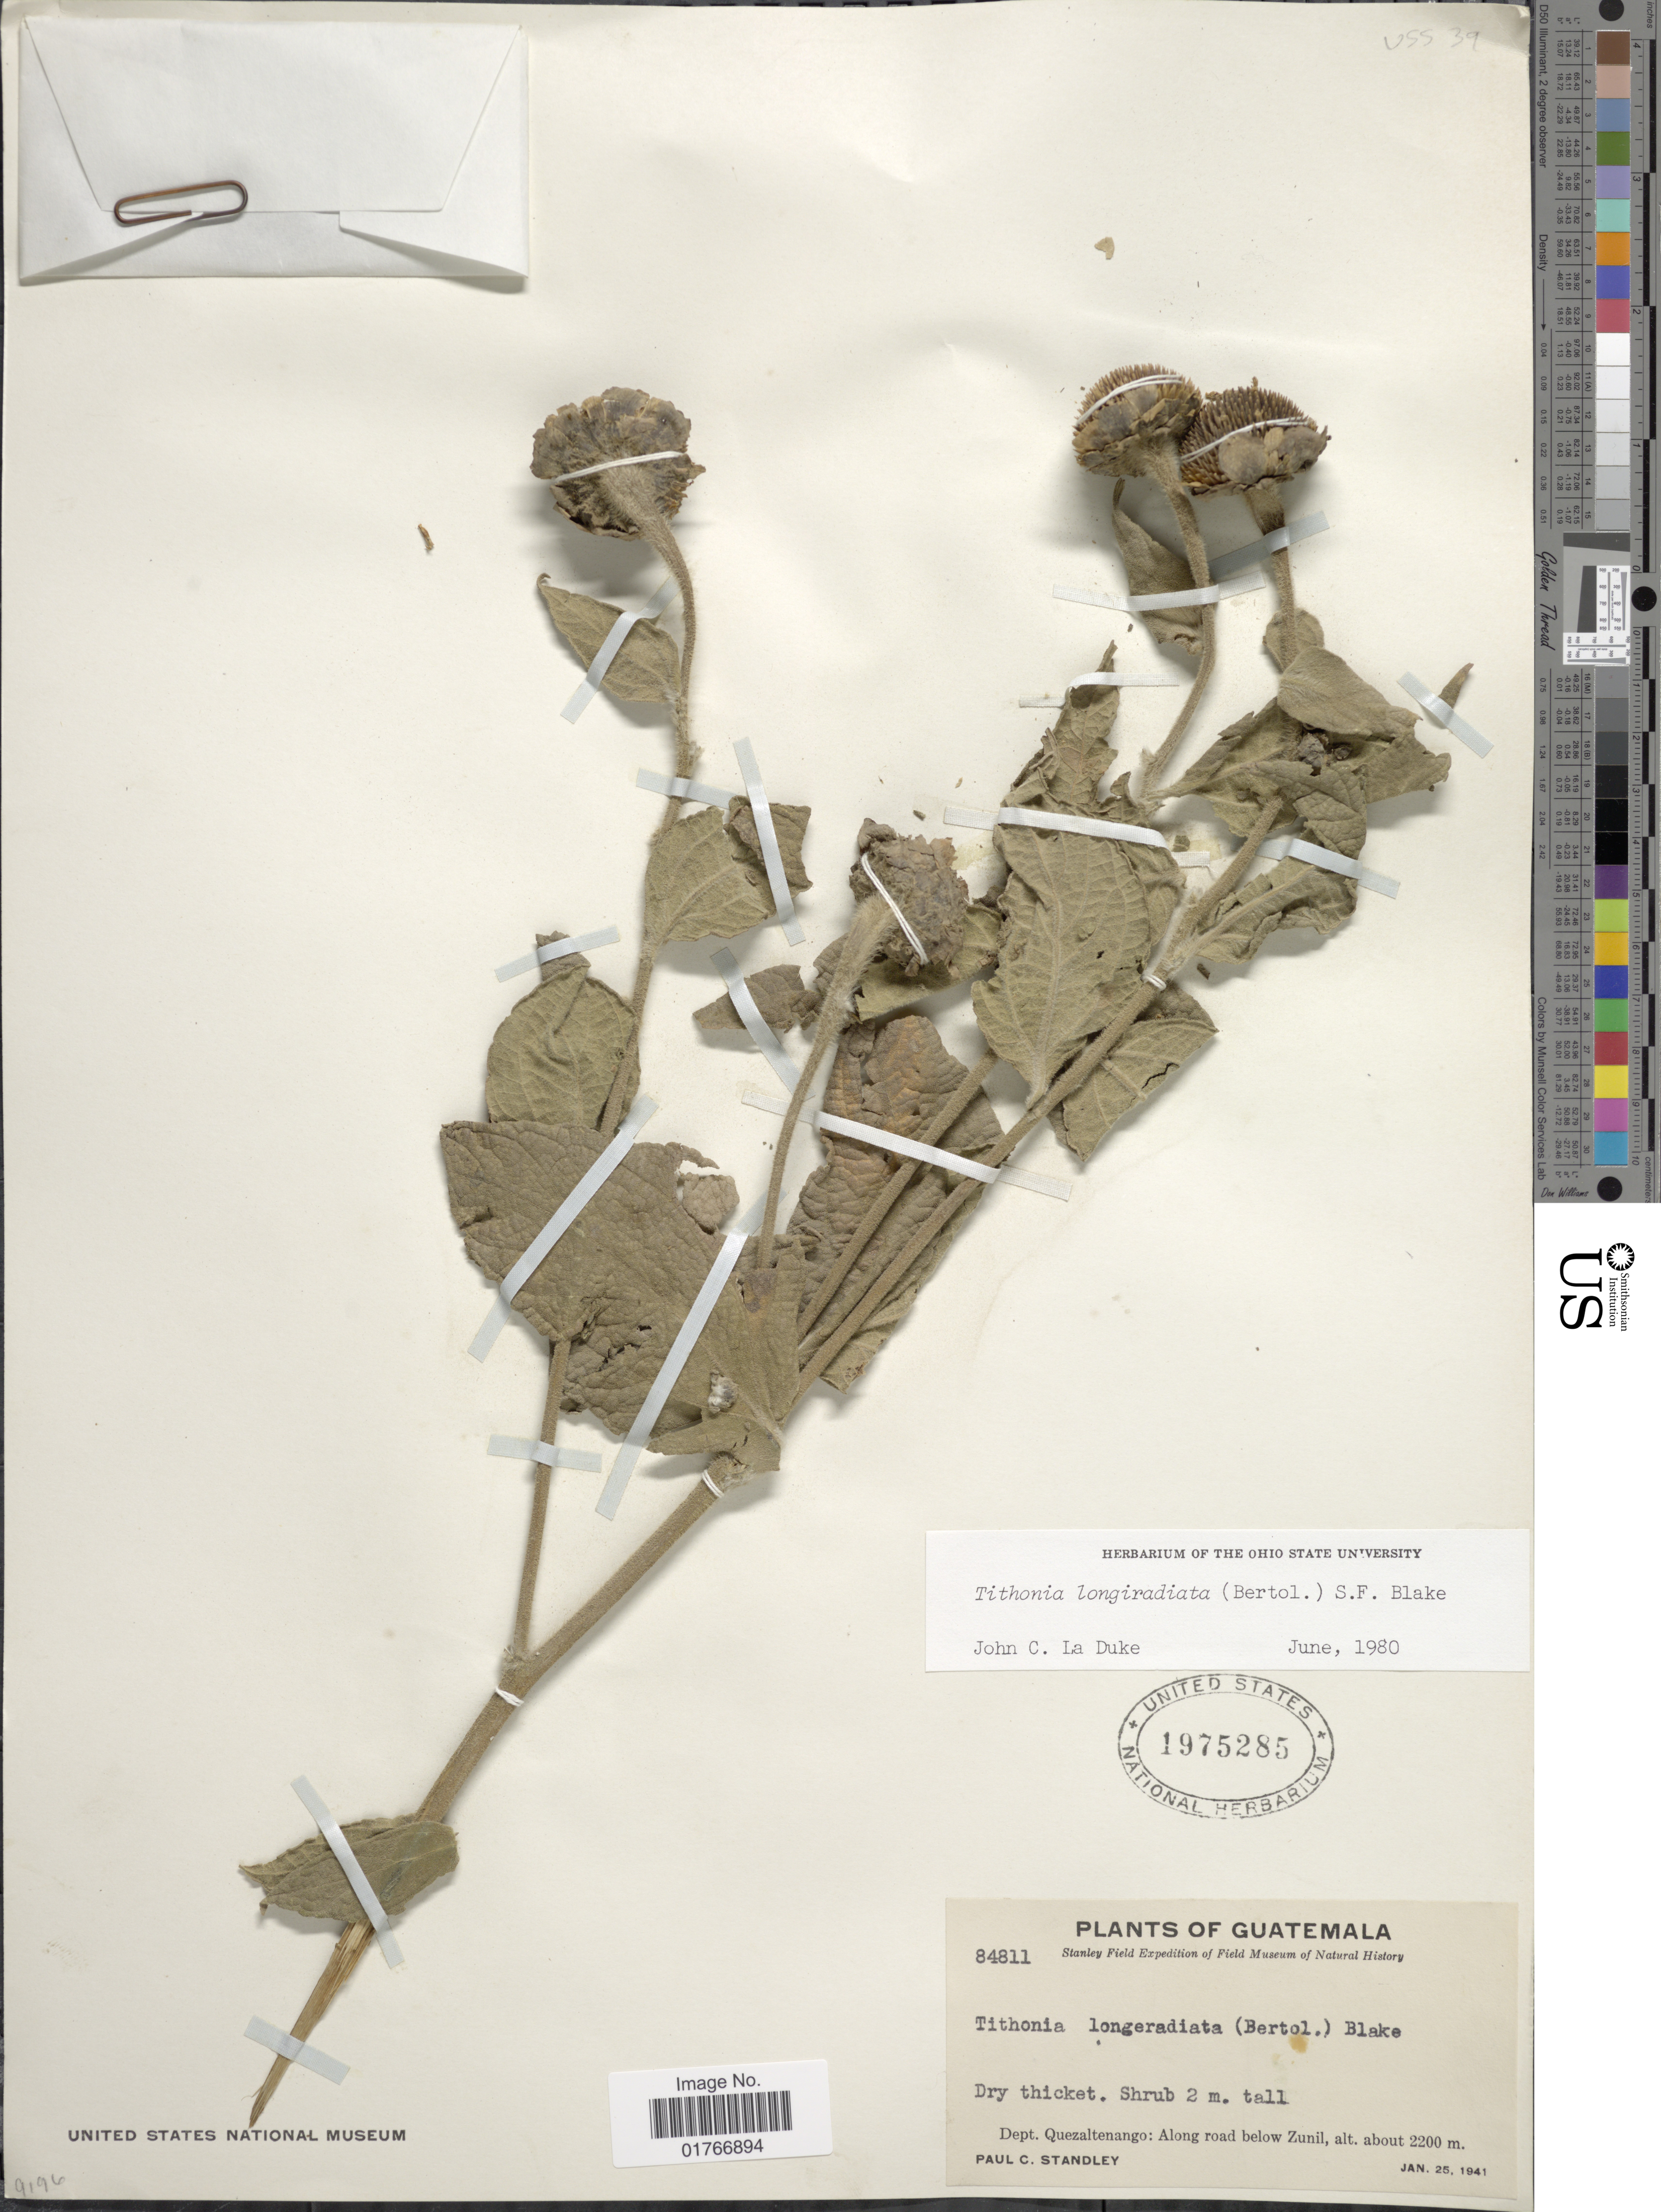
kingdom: Plantae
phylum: Tracheophyta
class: Magnoliopsida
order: Asterales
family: Asteraceae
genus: Tithonia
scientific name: Tithonia longiradiata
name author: (Bertol.) S.F. Blake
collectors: P. C. Standley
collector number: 84811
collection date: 1941-01-25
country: Guatemala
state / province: Quetzaltenango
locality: Along road below Zunil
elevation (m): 2200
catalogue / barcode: US 1975285